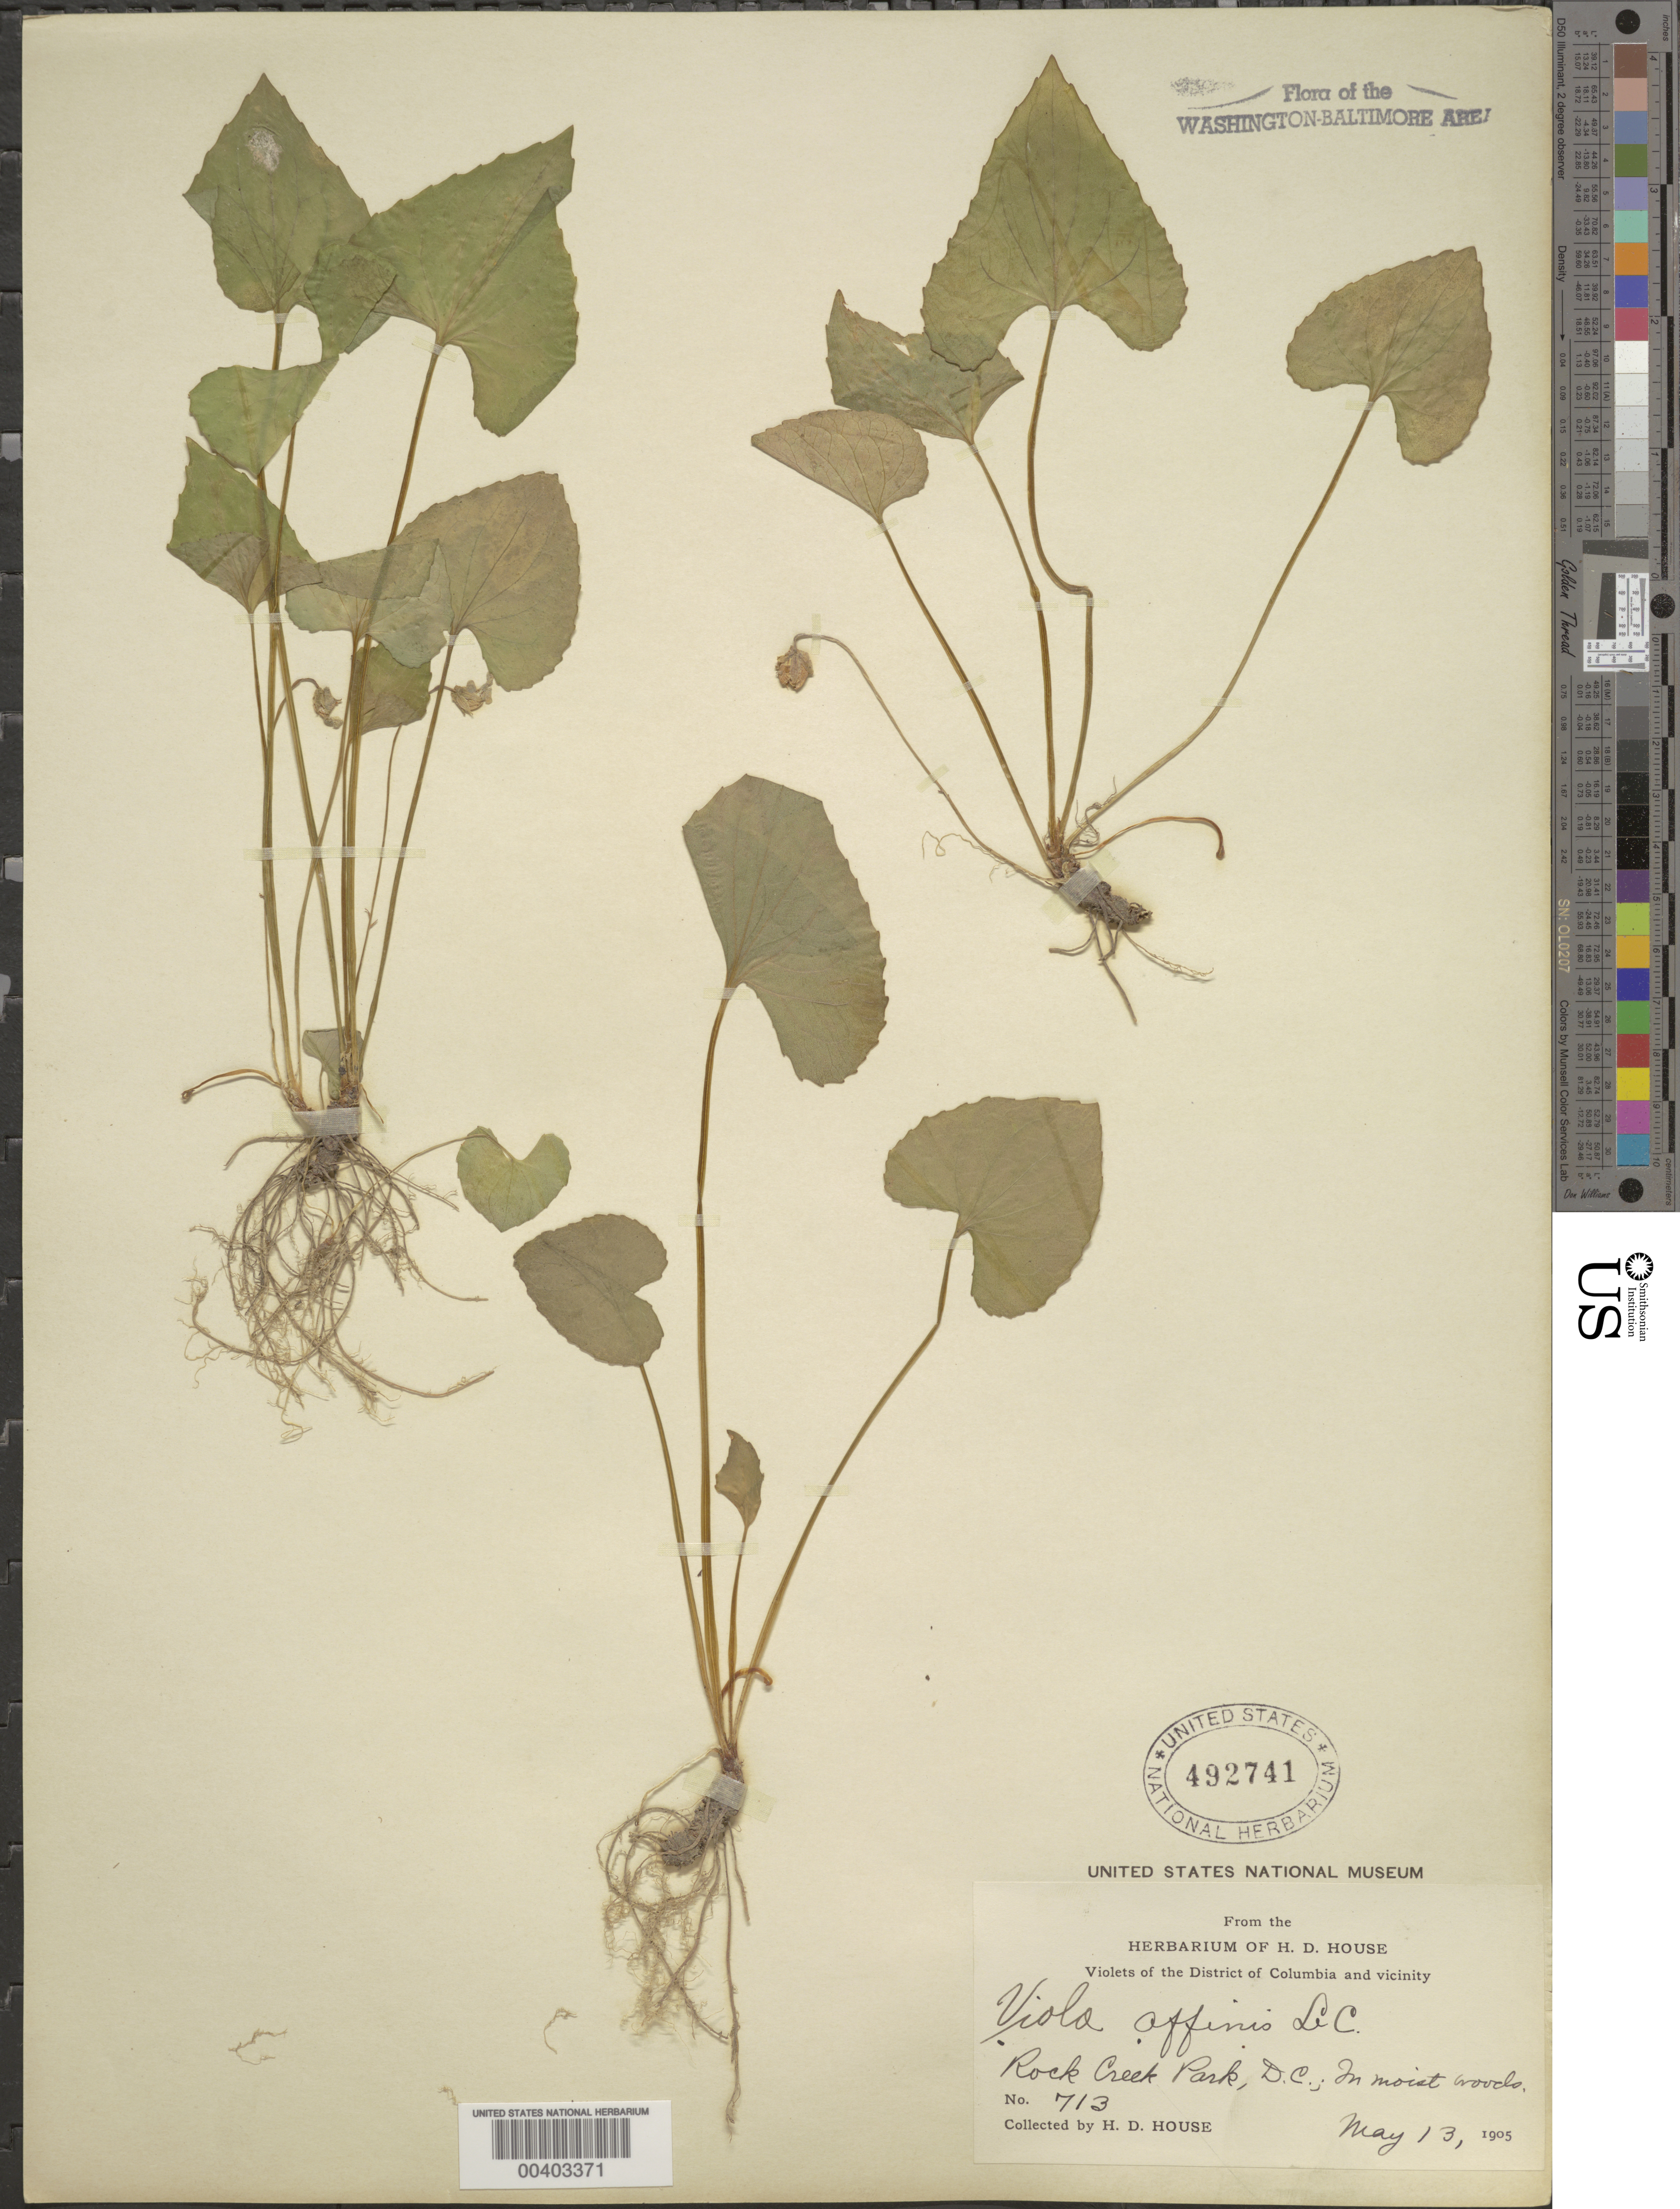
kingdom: Plantae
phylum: Tracheophyta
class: Magnoliopsida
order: Malpighiales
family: Violaceae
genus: Viola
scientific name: Viola sororia var. affinis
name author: (LeConte) McKinney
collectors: H. D. House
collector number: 713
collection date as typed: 13 May 1905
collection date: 1905-05-13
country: United States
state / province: District of Columbia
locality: Rock Creek Park Rock Creek Park and vicinity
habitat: Moist woods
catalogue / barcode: US 492741